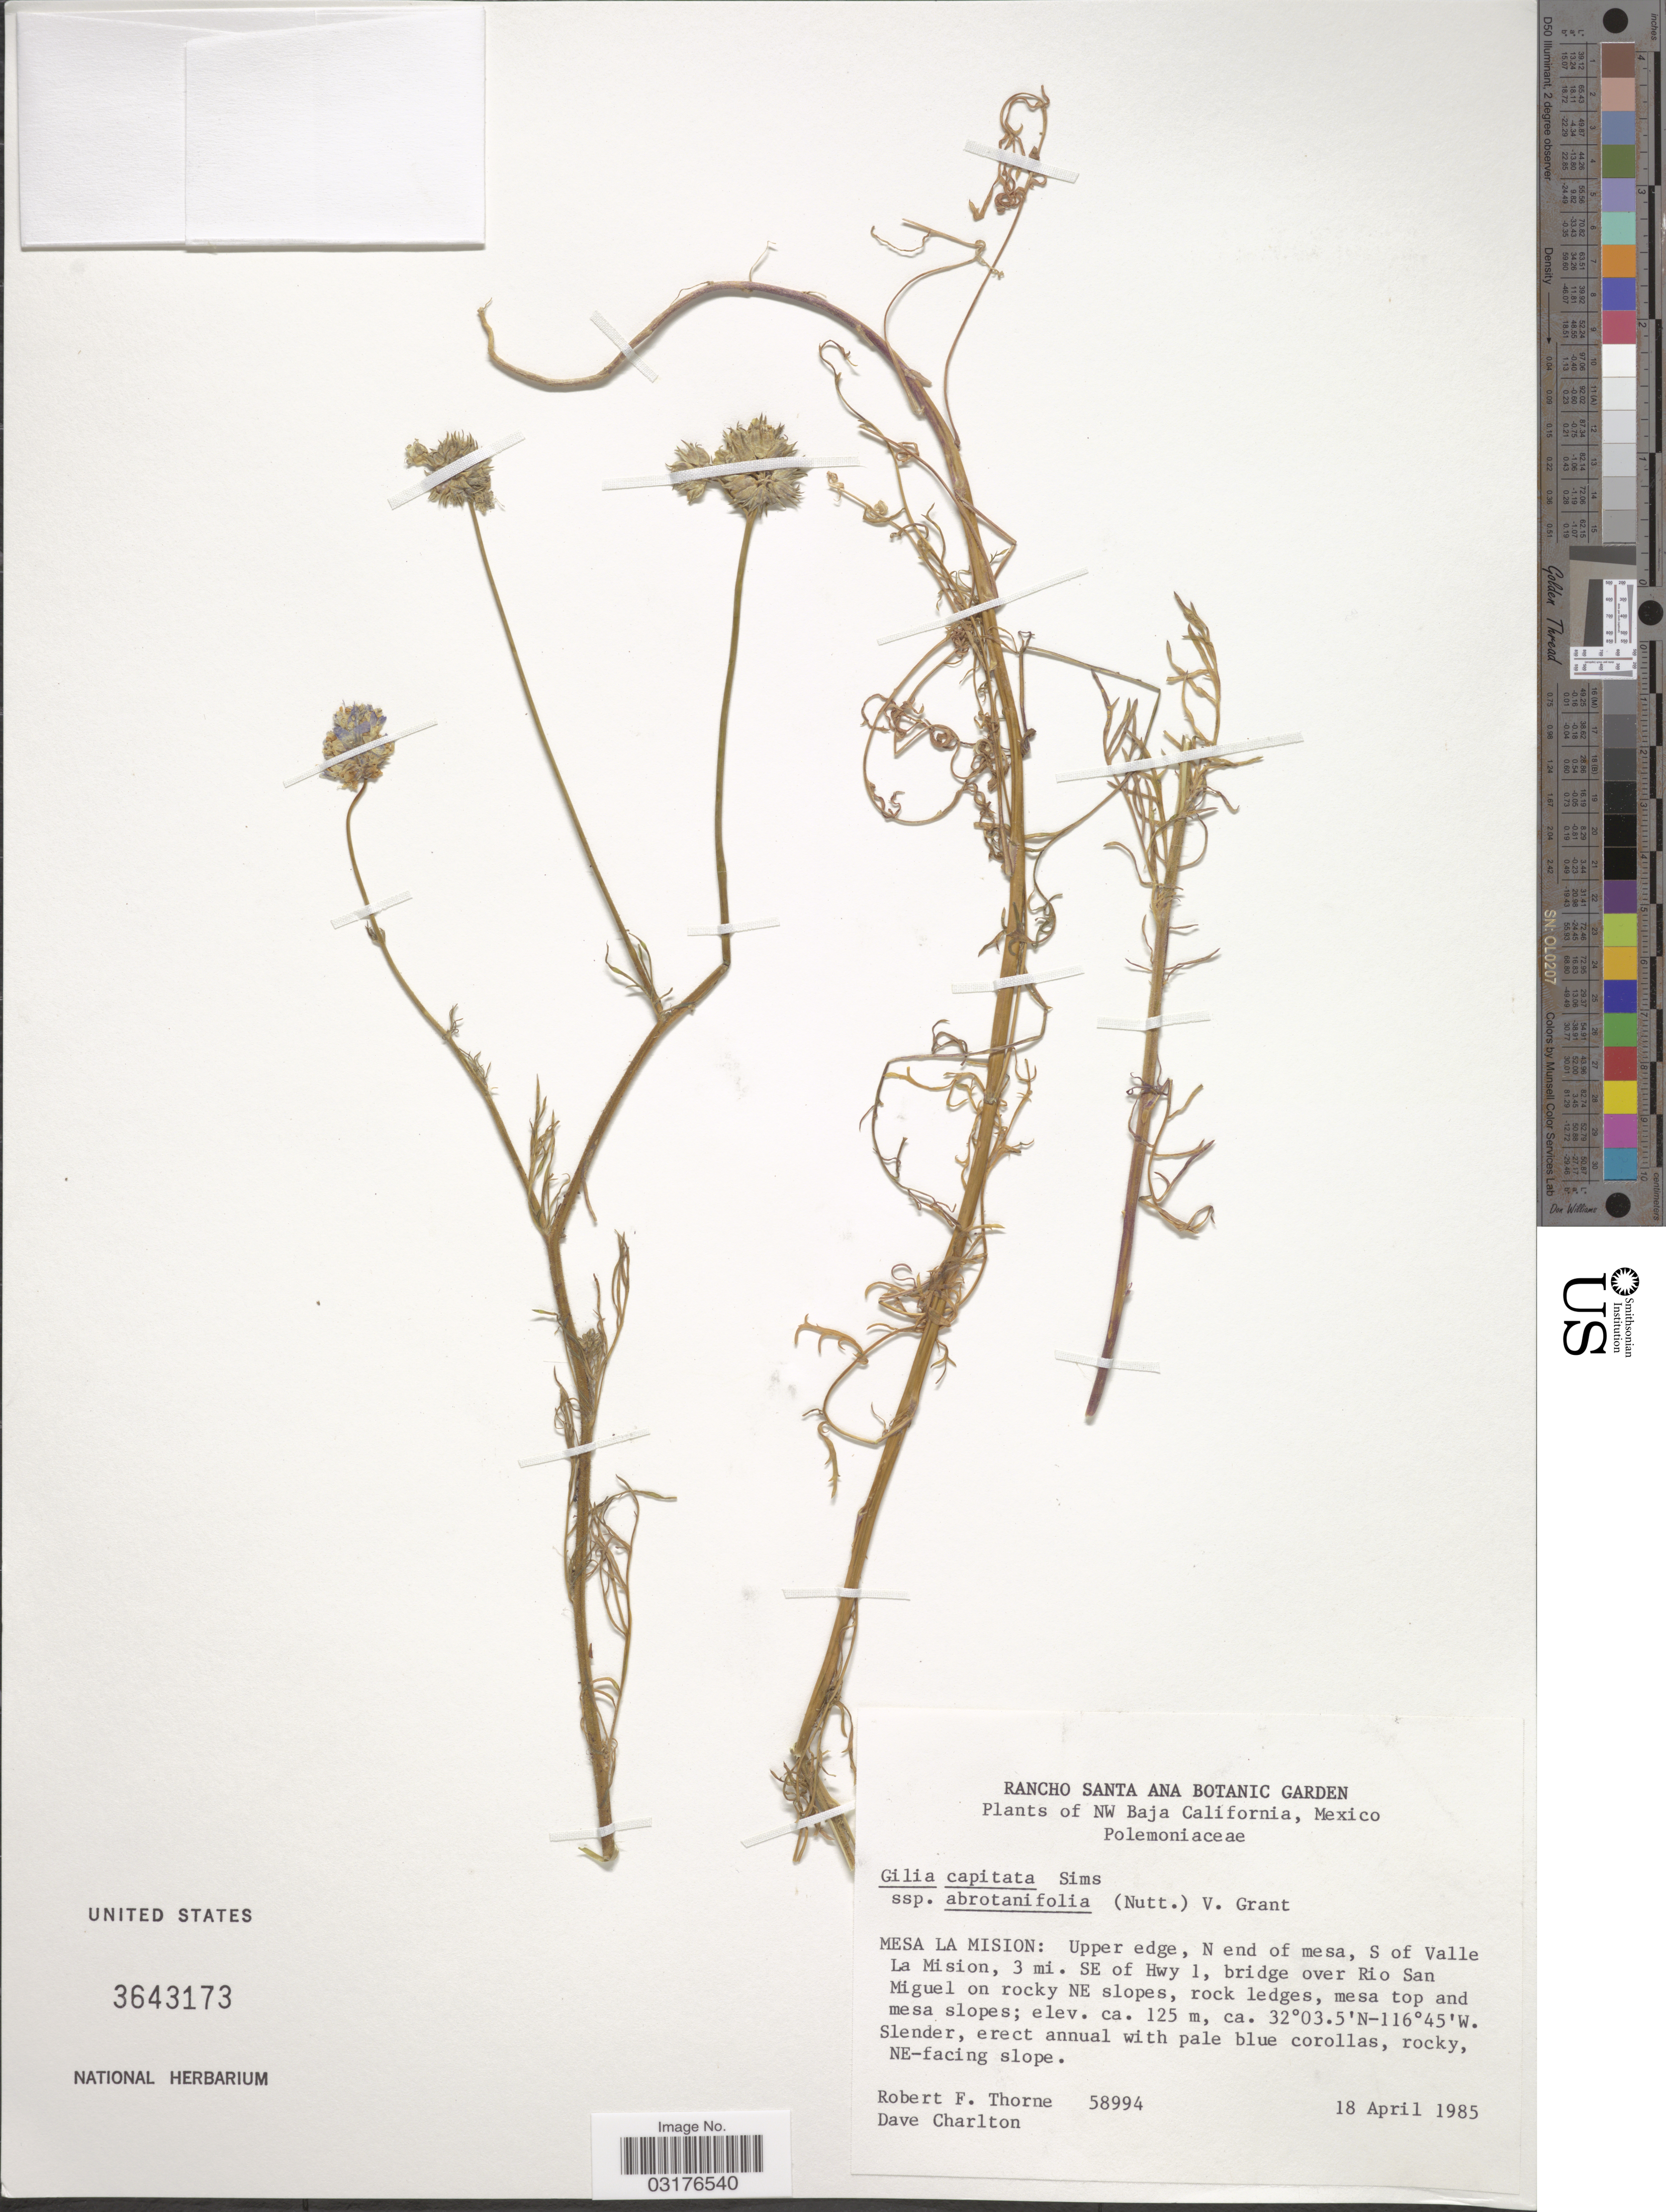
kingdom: Plantae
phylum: Tracheophyta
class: Magnoliopsida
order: Ericales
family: Polemoniaceae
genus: Gilia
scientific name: Gilia capitata subsp. abrotanifolia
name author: (Nutt. ex Greene) V.E. Grant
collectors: R. F. Thorne & D. Charlton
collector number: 58994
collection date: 1985-04-18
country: Mexico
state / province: Baja California Norte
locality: NW Baja California. Mesa La Mision: Upper edge, N end of mesa, S of Valle La Mision, 3 mi. SE of Hwy 1, bridge over Rio San Miguel on rocky NE slopes, rock ledges, mesa top and mesa slopes, NE-facing slopes.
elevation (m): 125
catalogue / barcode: US 3643173